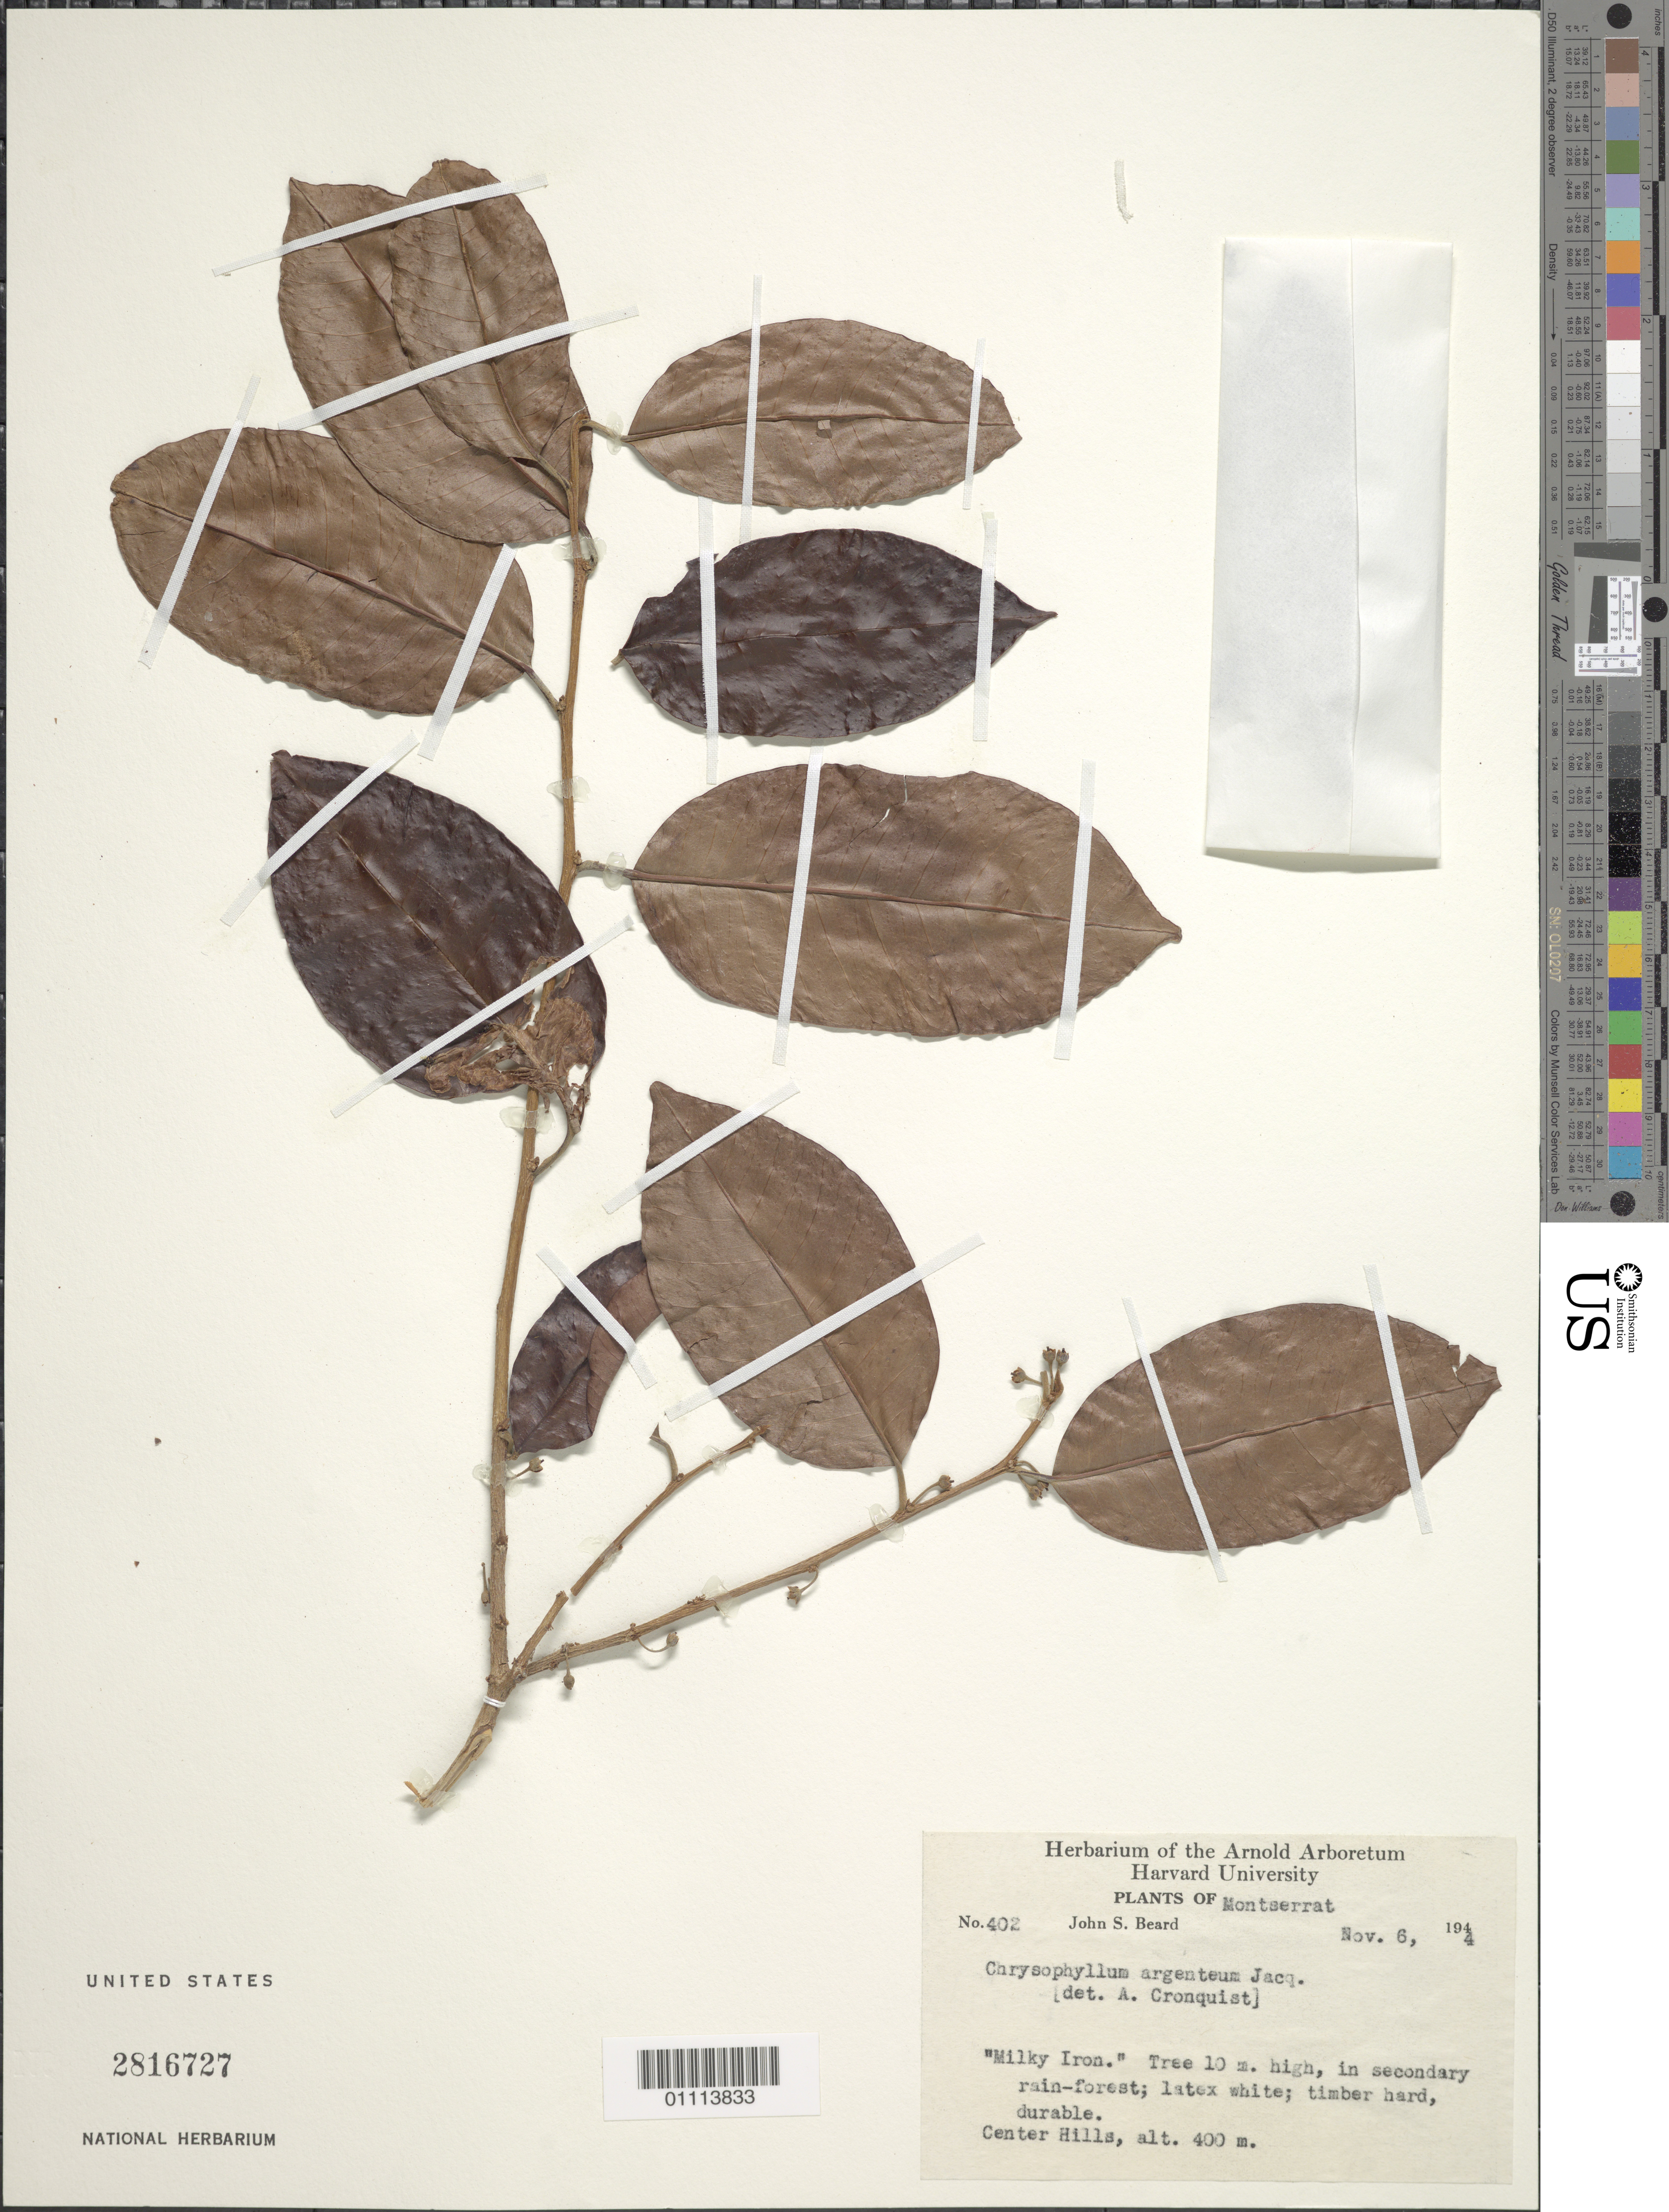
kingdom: Plantae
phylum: Tracheophyta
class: Magnoliopsida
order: Ericales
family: Sapotaceae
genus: Chrysophyllum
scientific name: Chrysophyllum argenteum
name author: Jacq.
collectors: J. Beard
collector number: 402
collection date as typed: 06 Nov 1944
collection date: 1944-11-06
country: Montserrat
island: Montserrat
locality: Center Hills, in secondary rain-forest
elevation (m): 400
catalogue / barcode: US 2816727